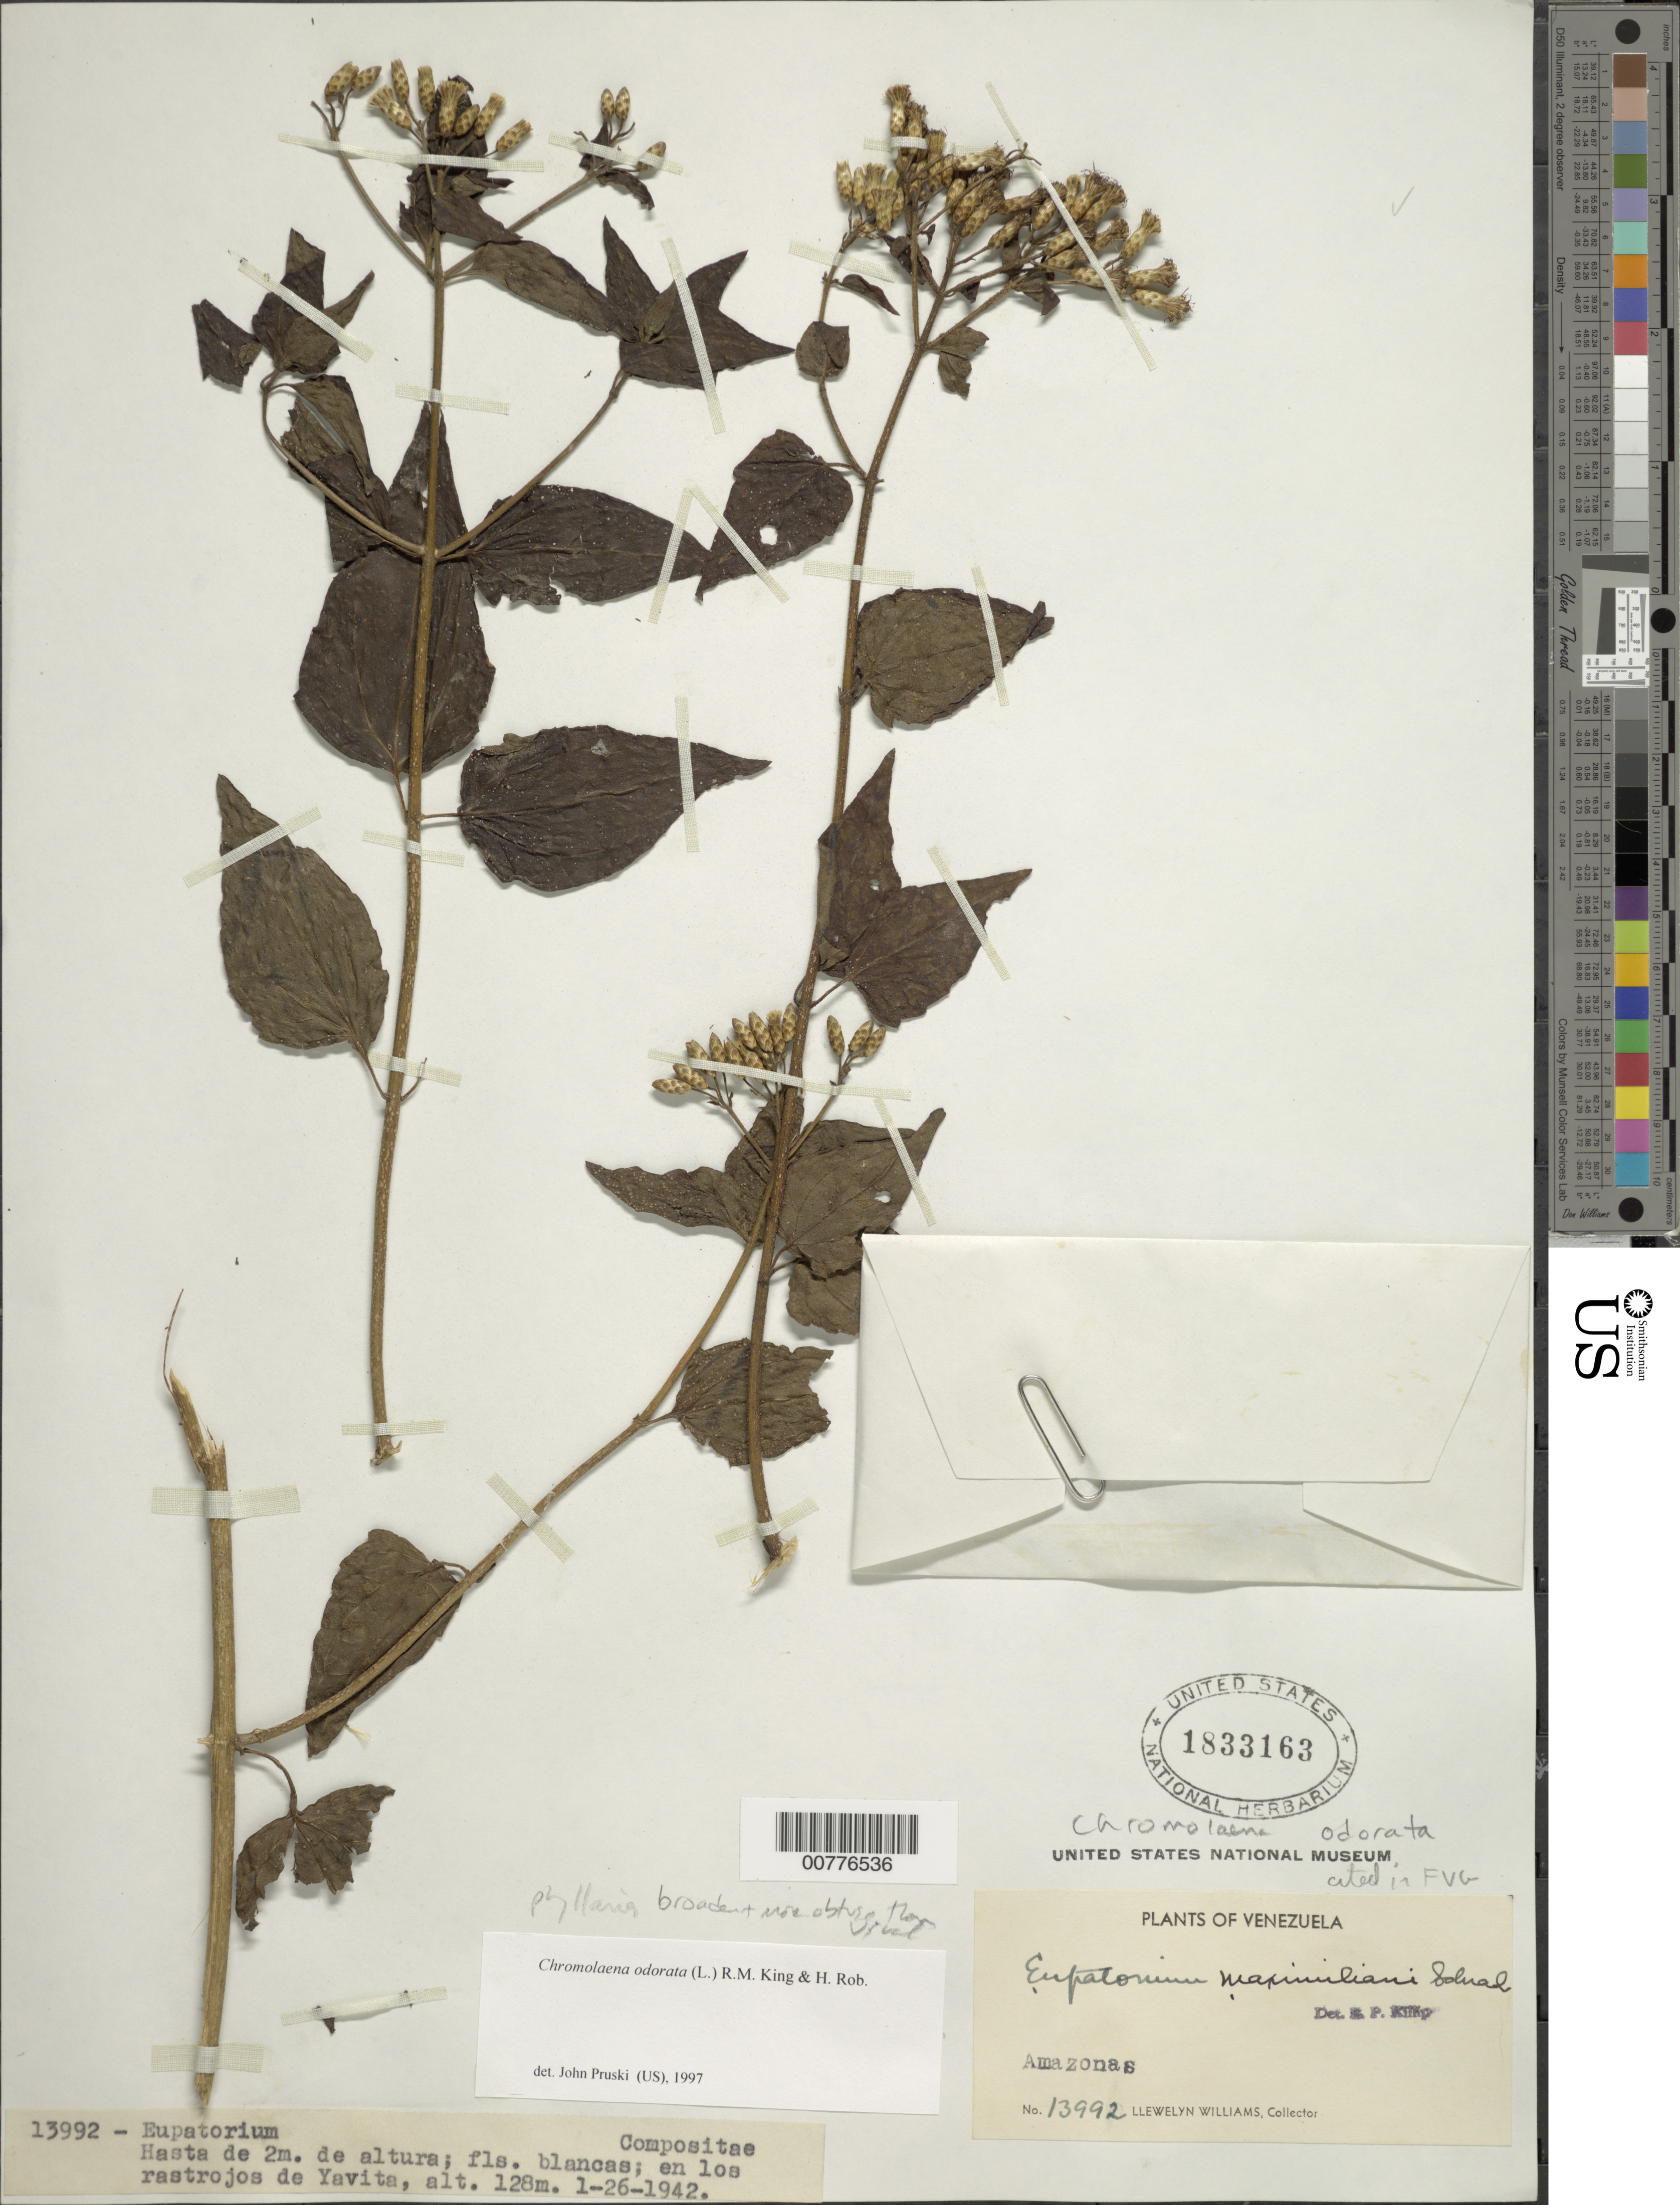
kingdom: Plantae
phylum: Tracheophyta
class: Magnoliopsida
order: Asterales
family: Asteraceae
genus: Chromolaena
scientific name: Chromolaena odorata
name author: (L.) R.M. King & H. Rob.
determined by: Pruski, J. F.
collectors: Ll. Williams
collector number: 13992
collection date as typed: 26-Jan-42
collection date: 1942-01-26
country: Venezuela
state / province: Amazonas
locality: Yavita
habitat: Rastrojos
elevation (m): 128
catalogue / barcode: US 1833163